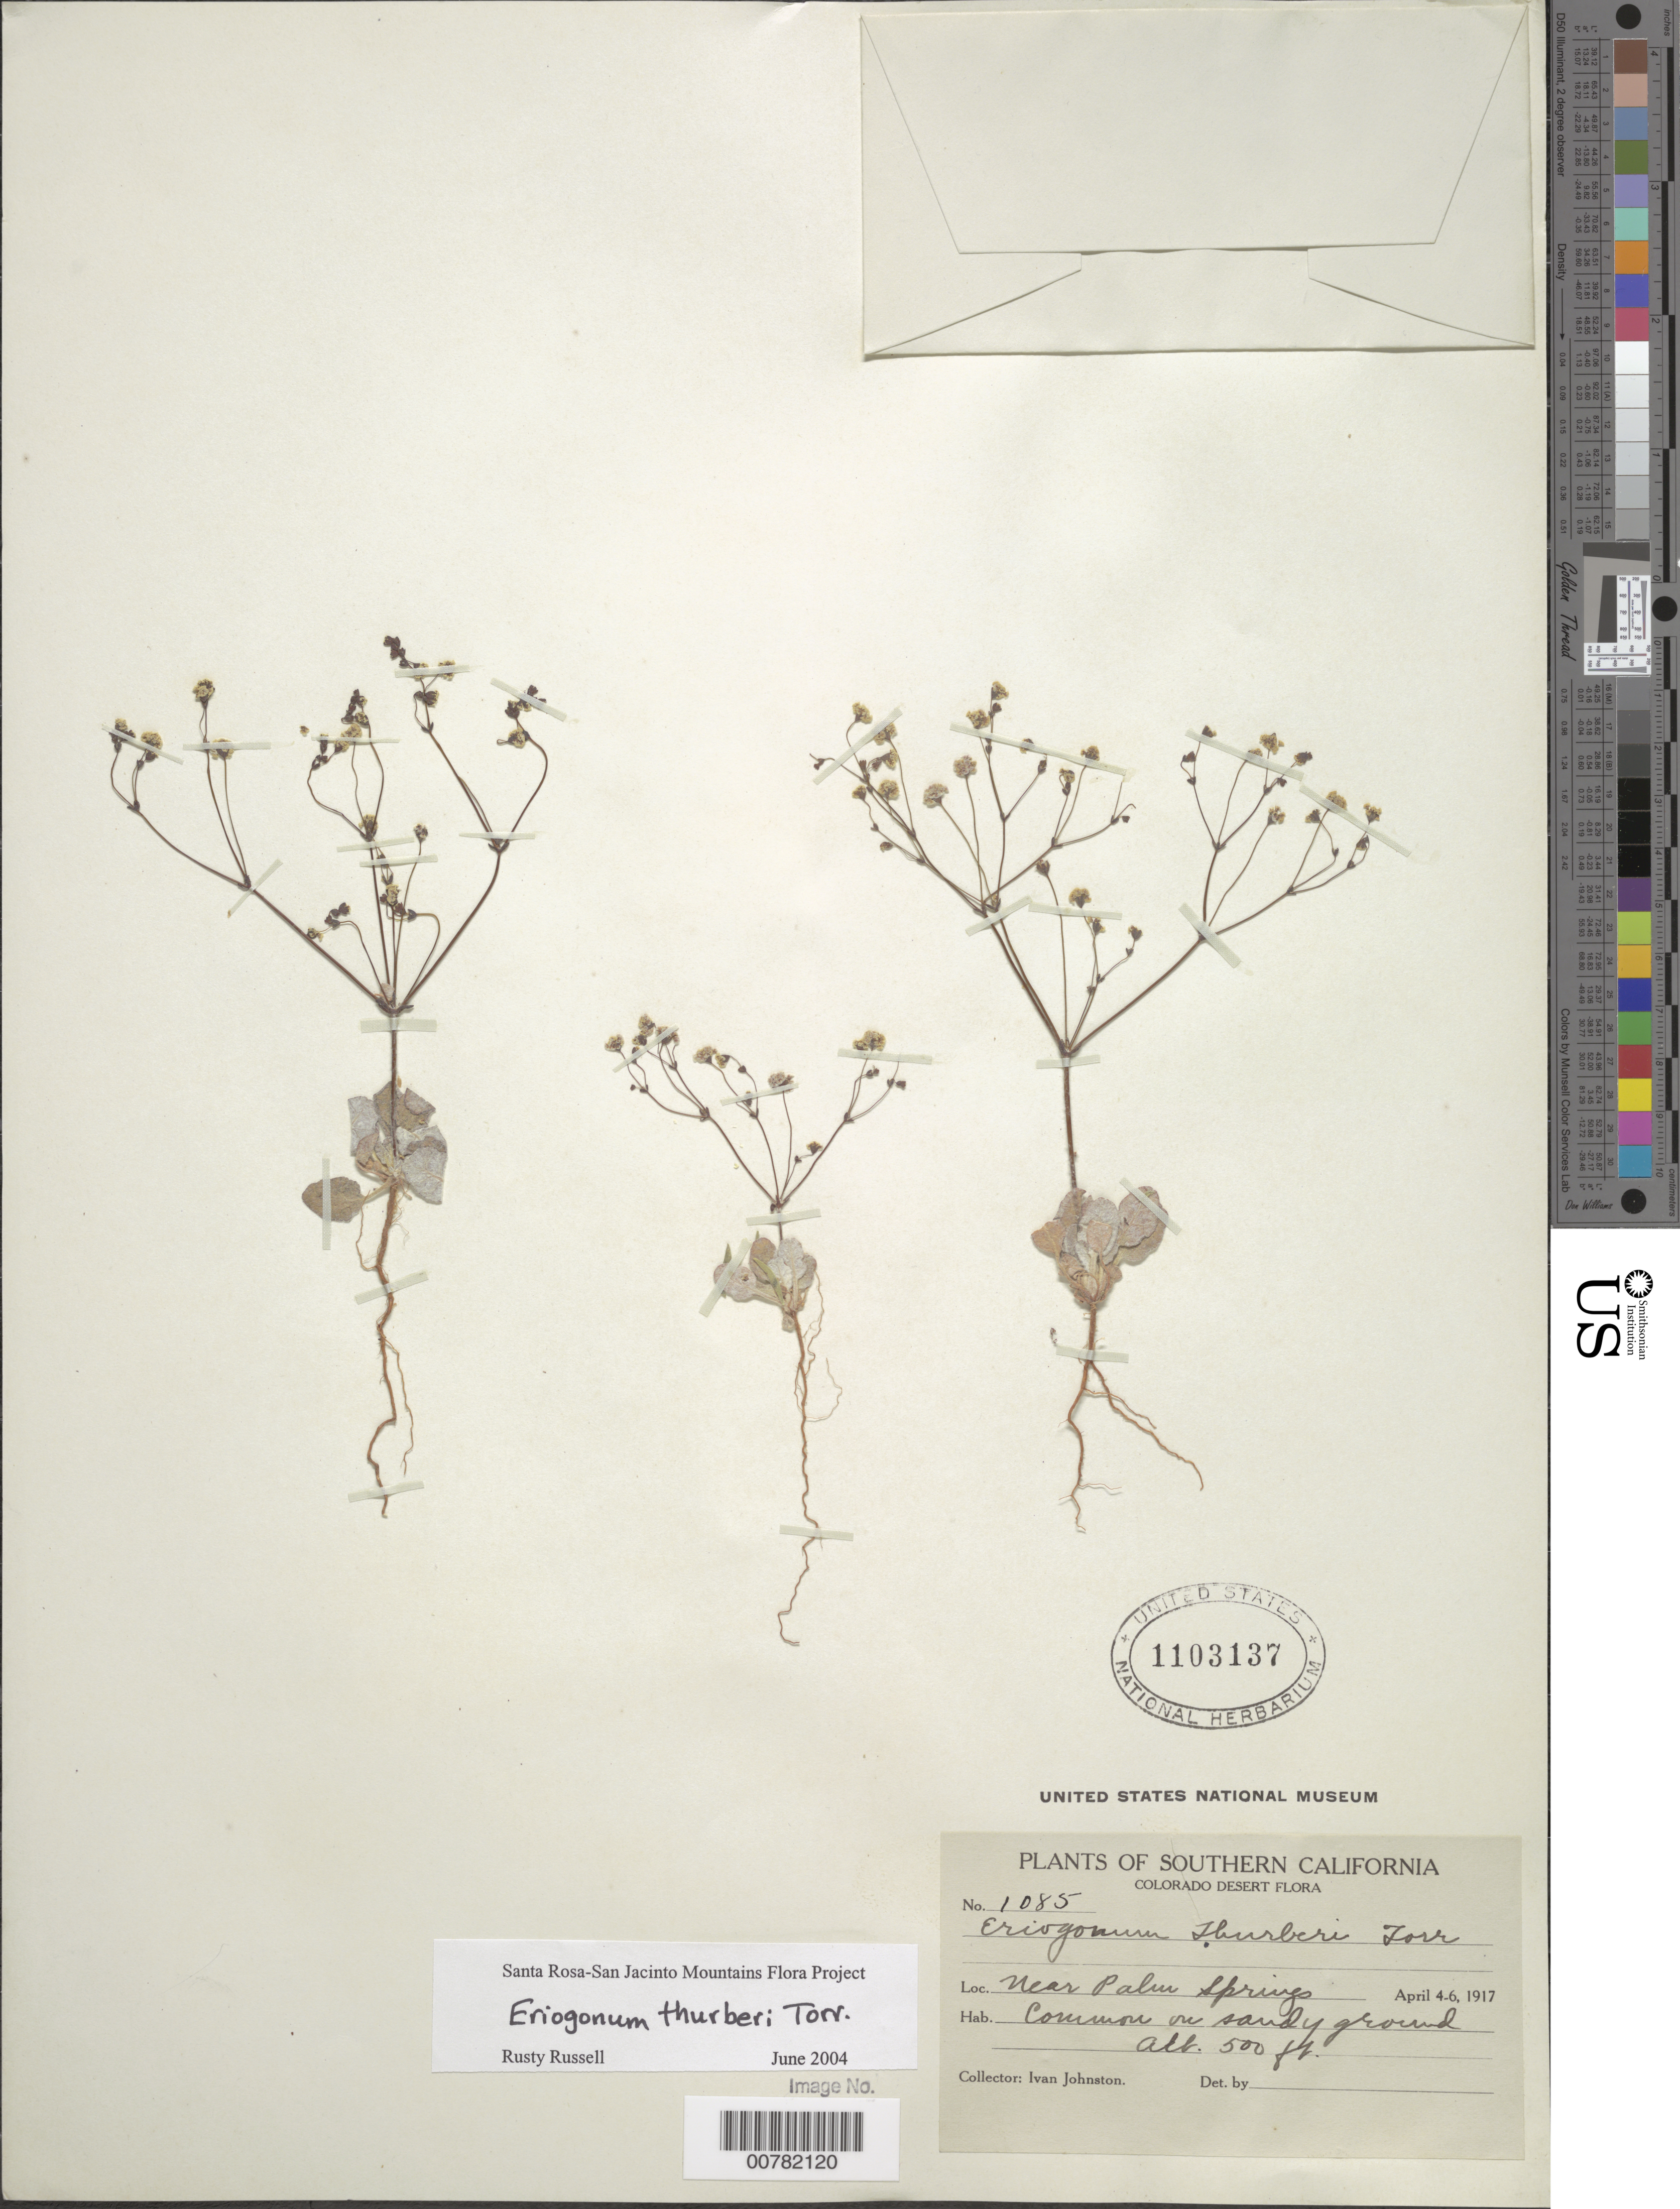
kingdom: Plantae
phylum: Tracheophyta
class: Magnoliopsida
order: Caryophyllales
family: Polygonaceae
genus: Eriogonum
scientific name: Eriogonum thurberi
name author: Torr.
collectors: I.M. Johnston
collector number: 1085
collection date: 1917-04-04/1917-04-06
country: United States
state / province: California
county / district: Riverside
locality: Southern California. Colorado Desert. Near Palm Springs.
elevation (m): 152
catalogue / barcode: US 1103137